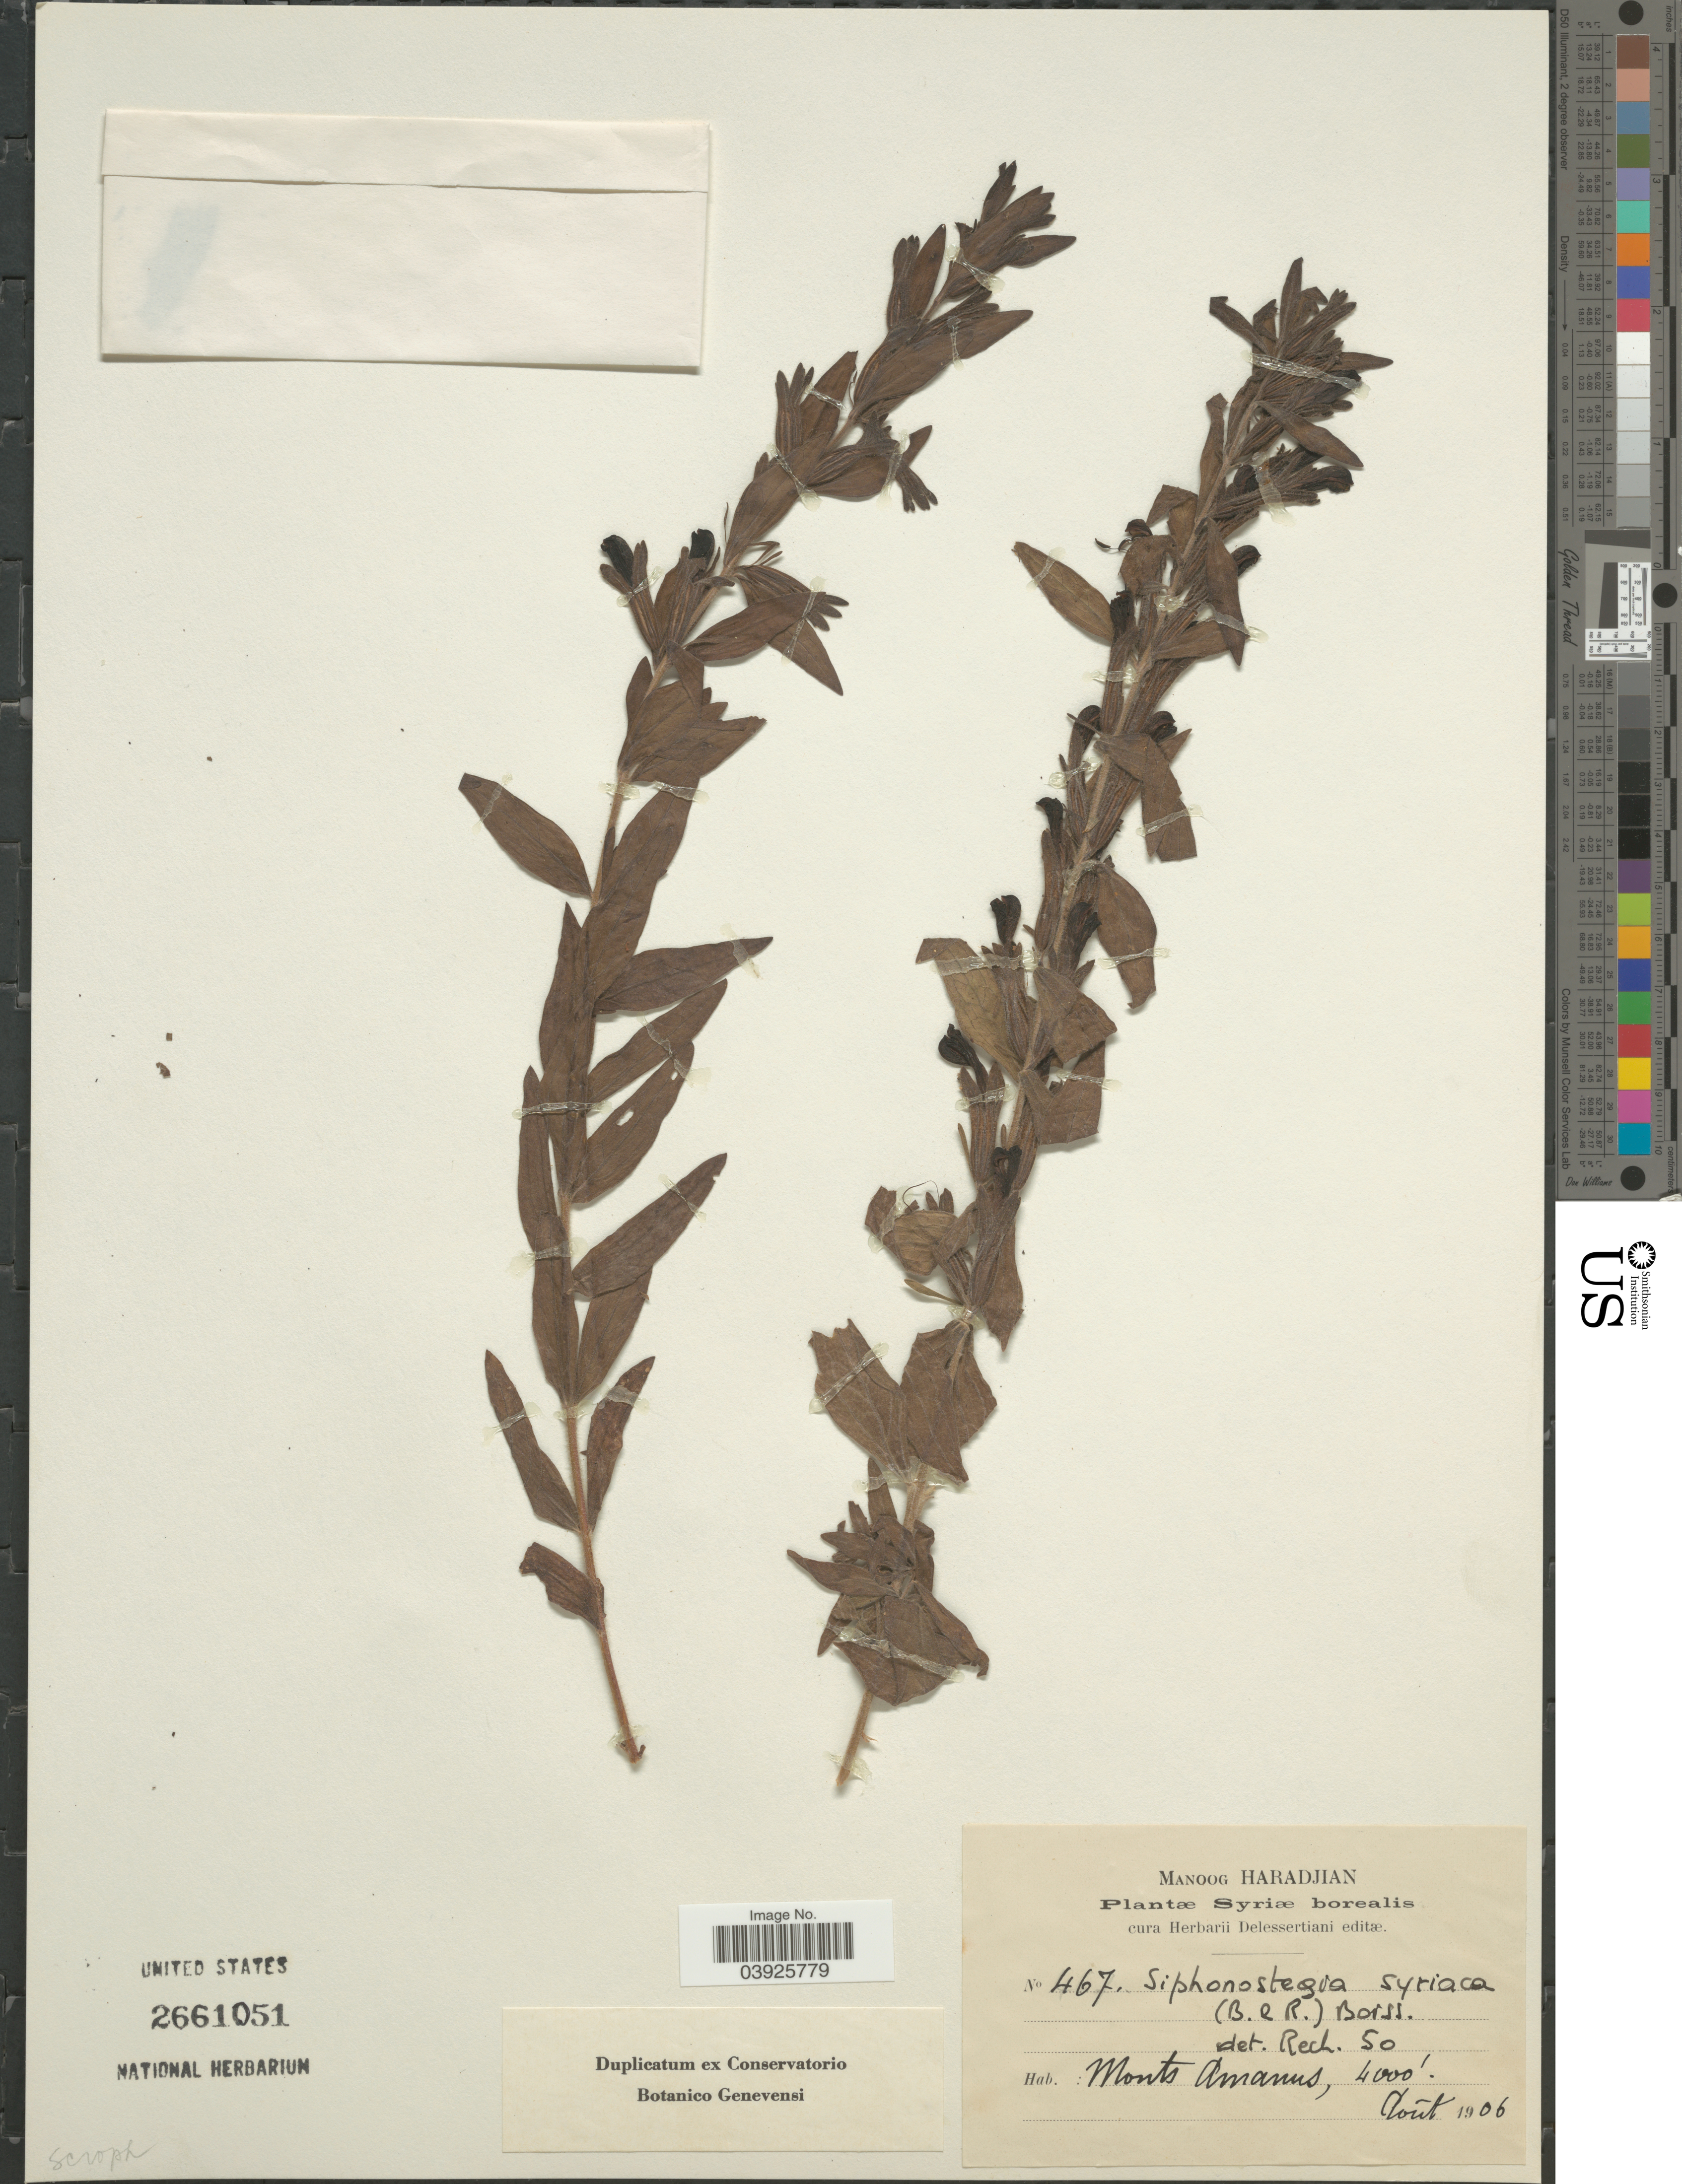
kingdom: Plantae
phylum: Tracheophyta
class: Magnoliopsida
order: Lamiales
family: Orobanchaceae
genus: Siphonostegia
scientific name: Siphonostegia syriaca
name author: (Boiss. & Reut.) Boiss.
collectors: M. Haradjian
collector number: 467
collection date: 1906-08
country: Syria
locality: Syriæ borealis. Monts Amanus.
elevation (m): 1219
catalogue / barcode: US 2661051